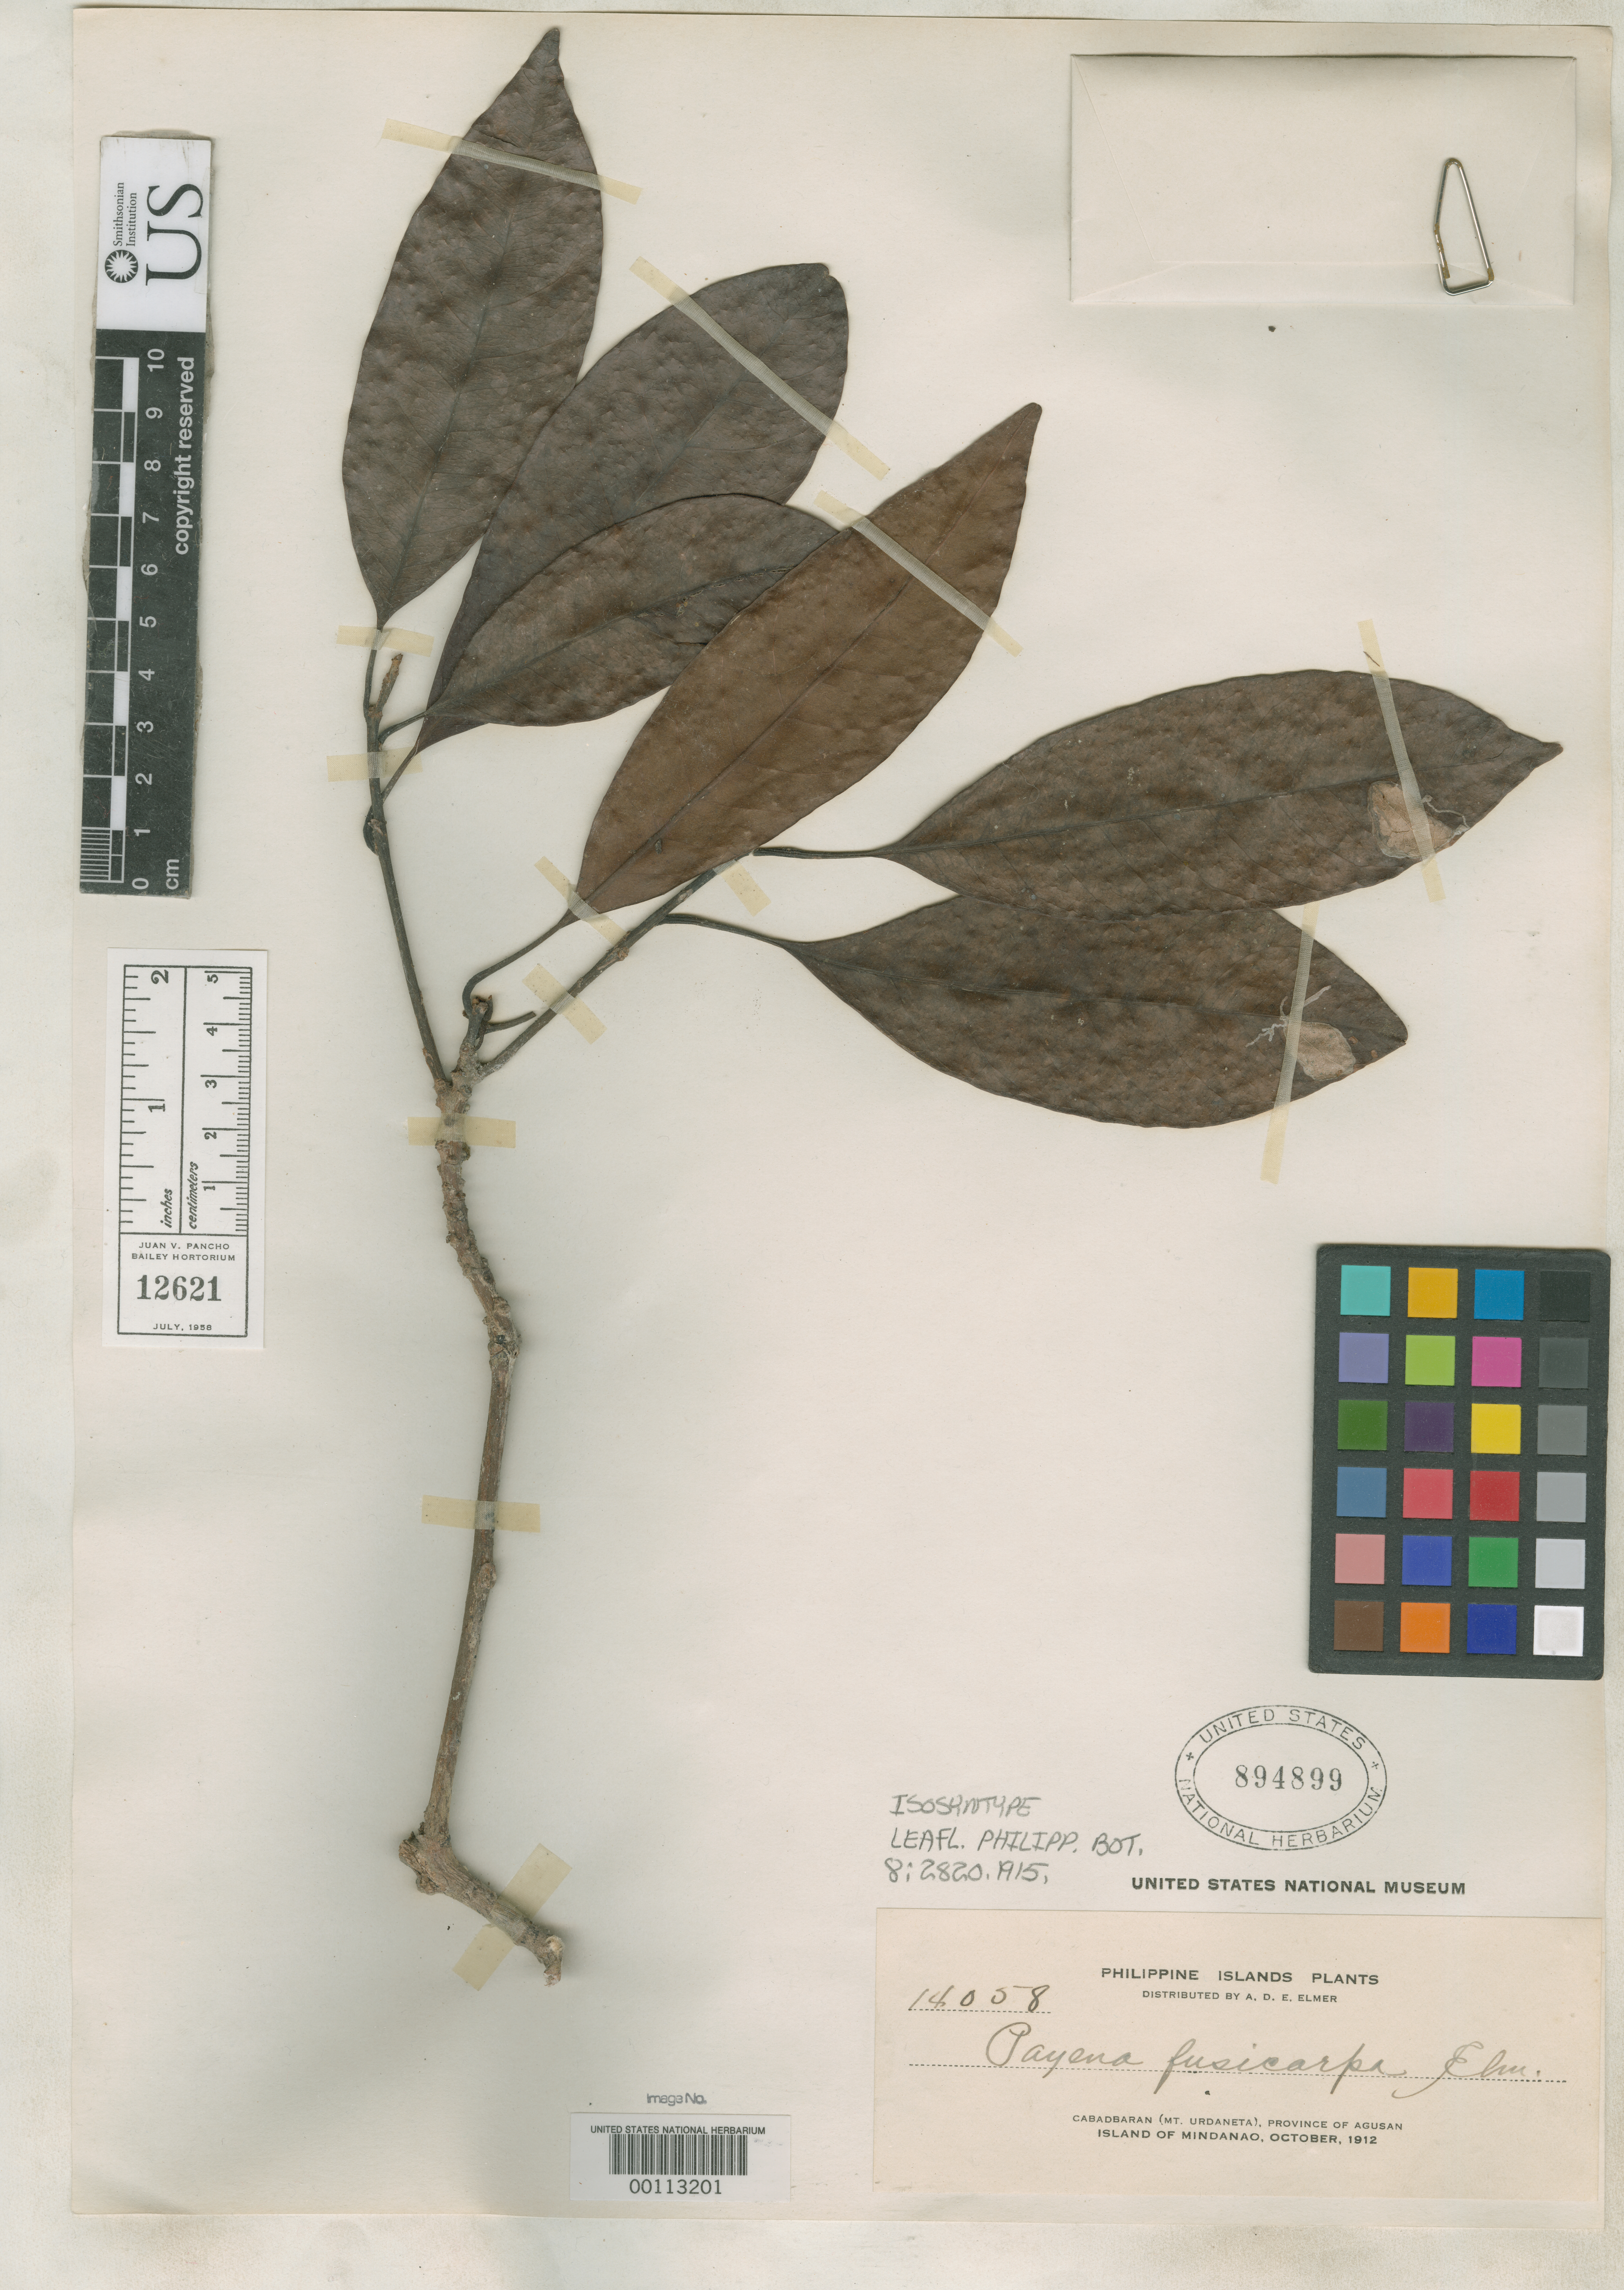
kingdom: Plantae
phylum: Tracheophyta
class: Magnoliopsida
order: Ericales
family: Sapotaceae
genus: Payena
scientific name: Payena fusicarpa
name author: Elmer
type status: Isosyntype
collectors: A. D. E. Elmer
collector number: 14058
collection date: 1912-10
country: Philippines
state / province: Caraga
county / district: Agusan del Norte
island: Mindanao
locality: Cabadbaran (Mt. Urdaneta), Province of Agusan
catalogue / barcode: US 894899